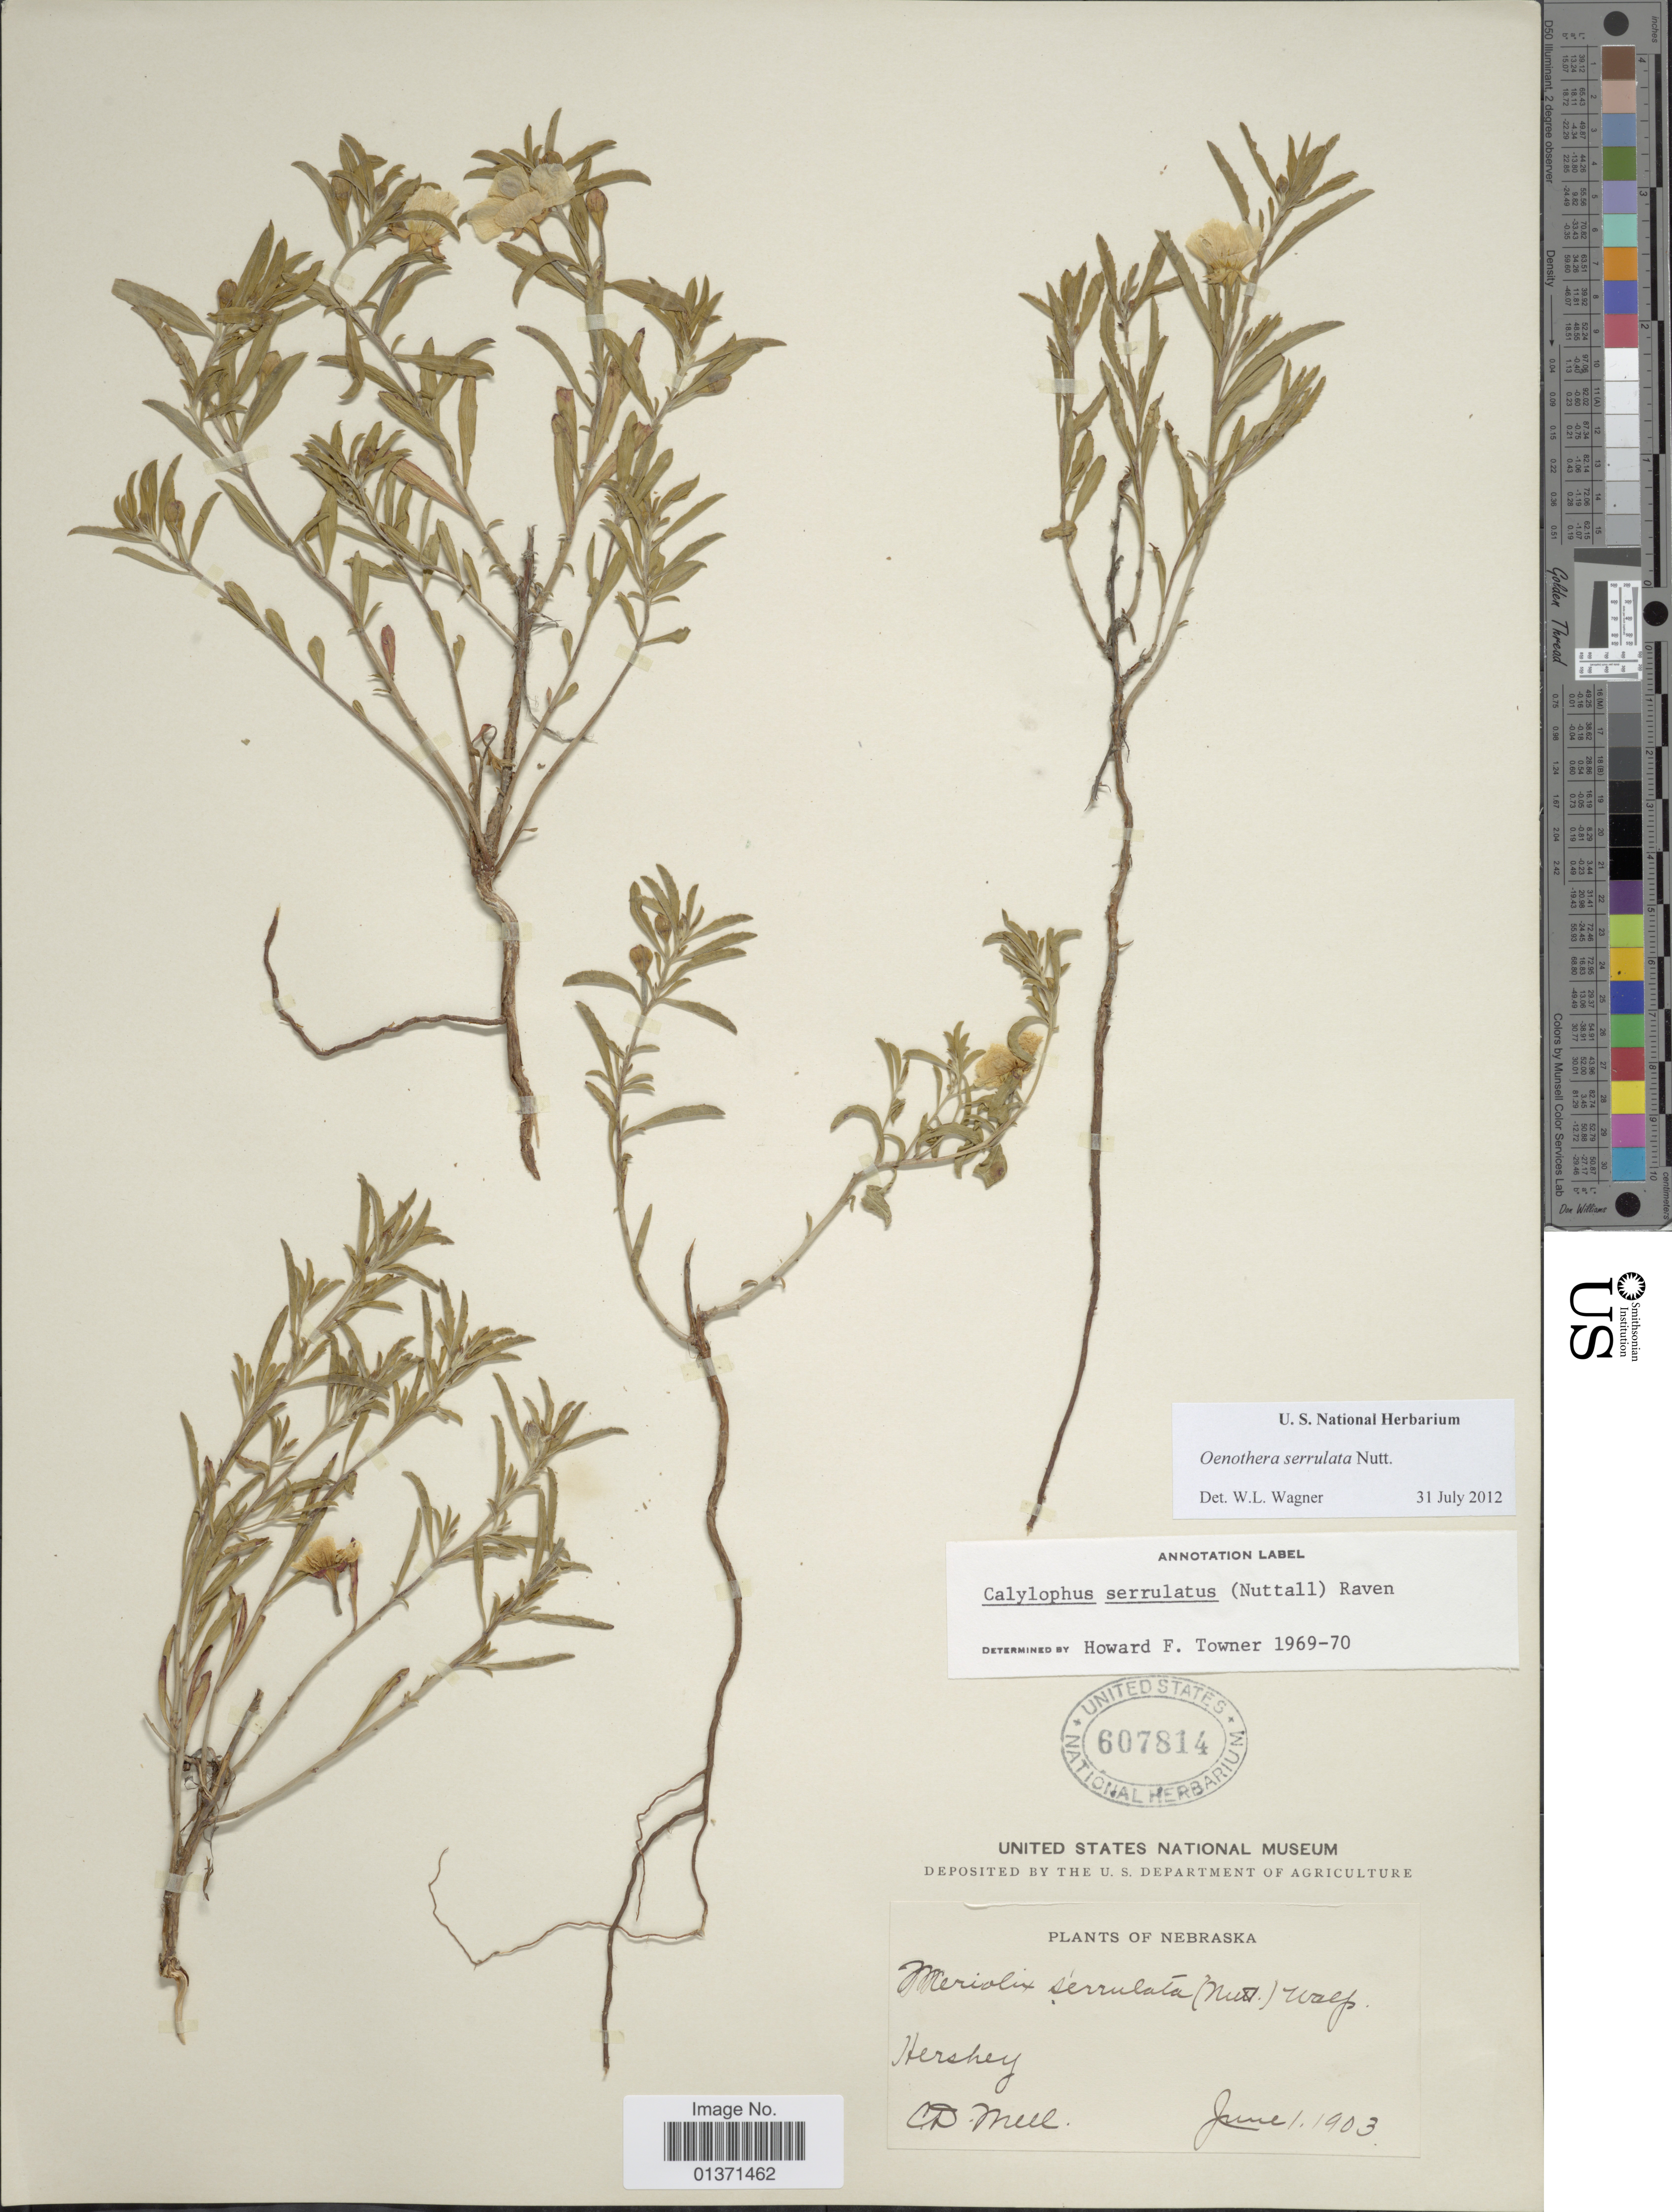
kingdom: Plantae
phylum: Tracheophyta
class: Magnoliopsida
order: Myrtales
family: Onagraceae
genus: Oenothera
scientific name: Oenothera serrulata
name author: Nutt.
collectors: C. D. Mell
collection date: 1903-06-01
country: United States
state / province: Nebraska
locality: Hershey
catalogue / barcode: US 607814